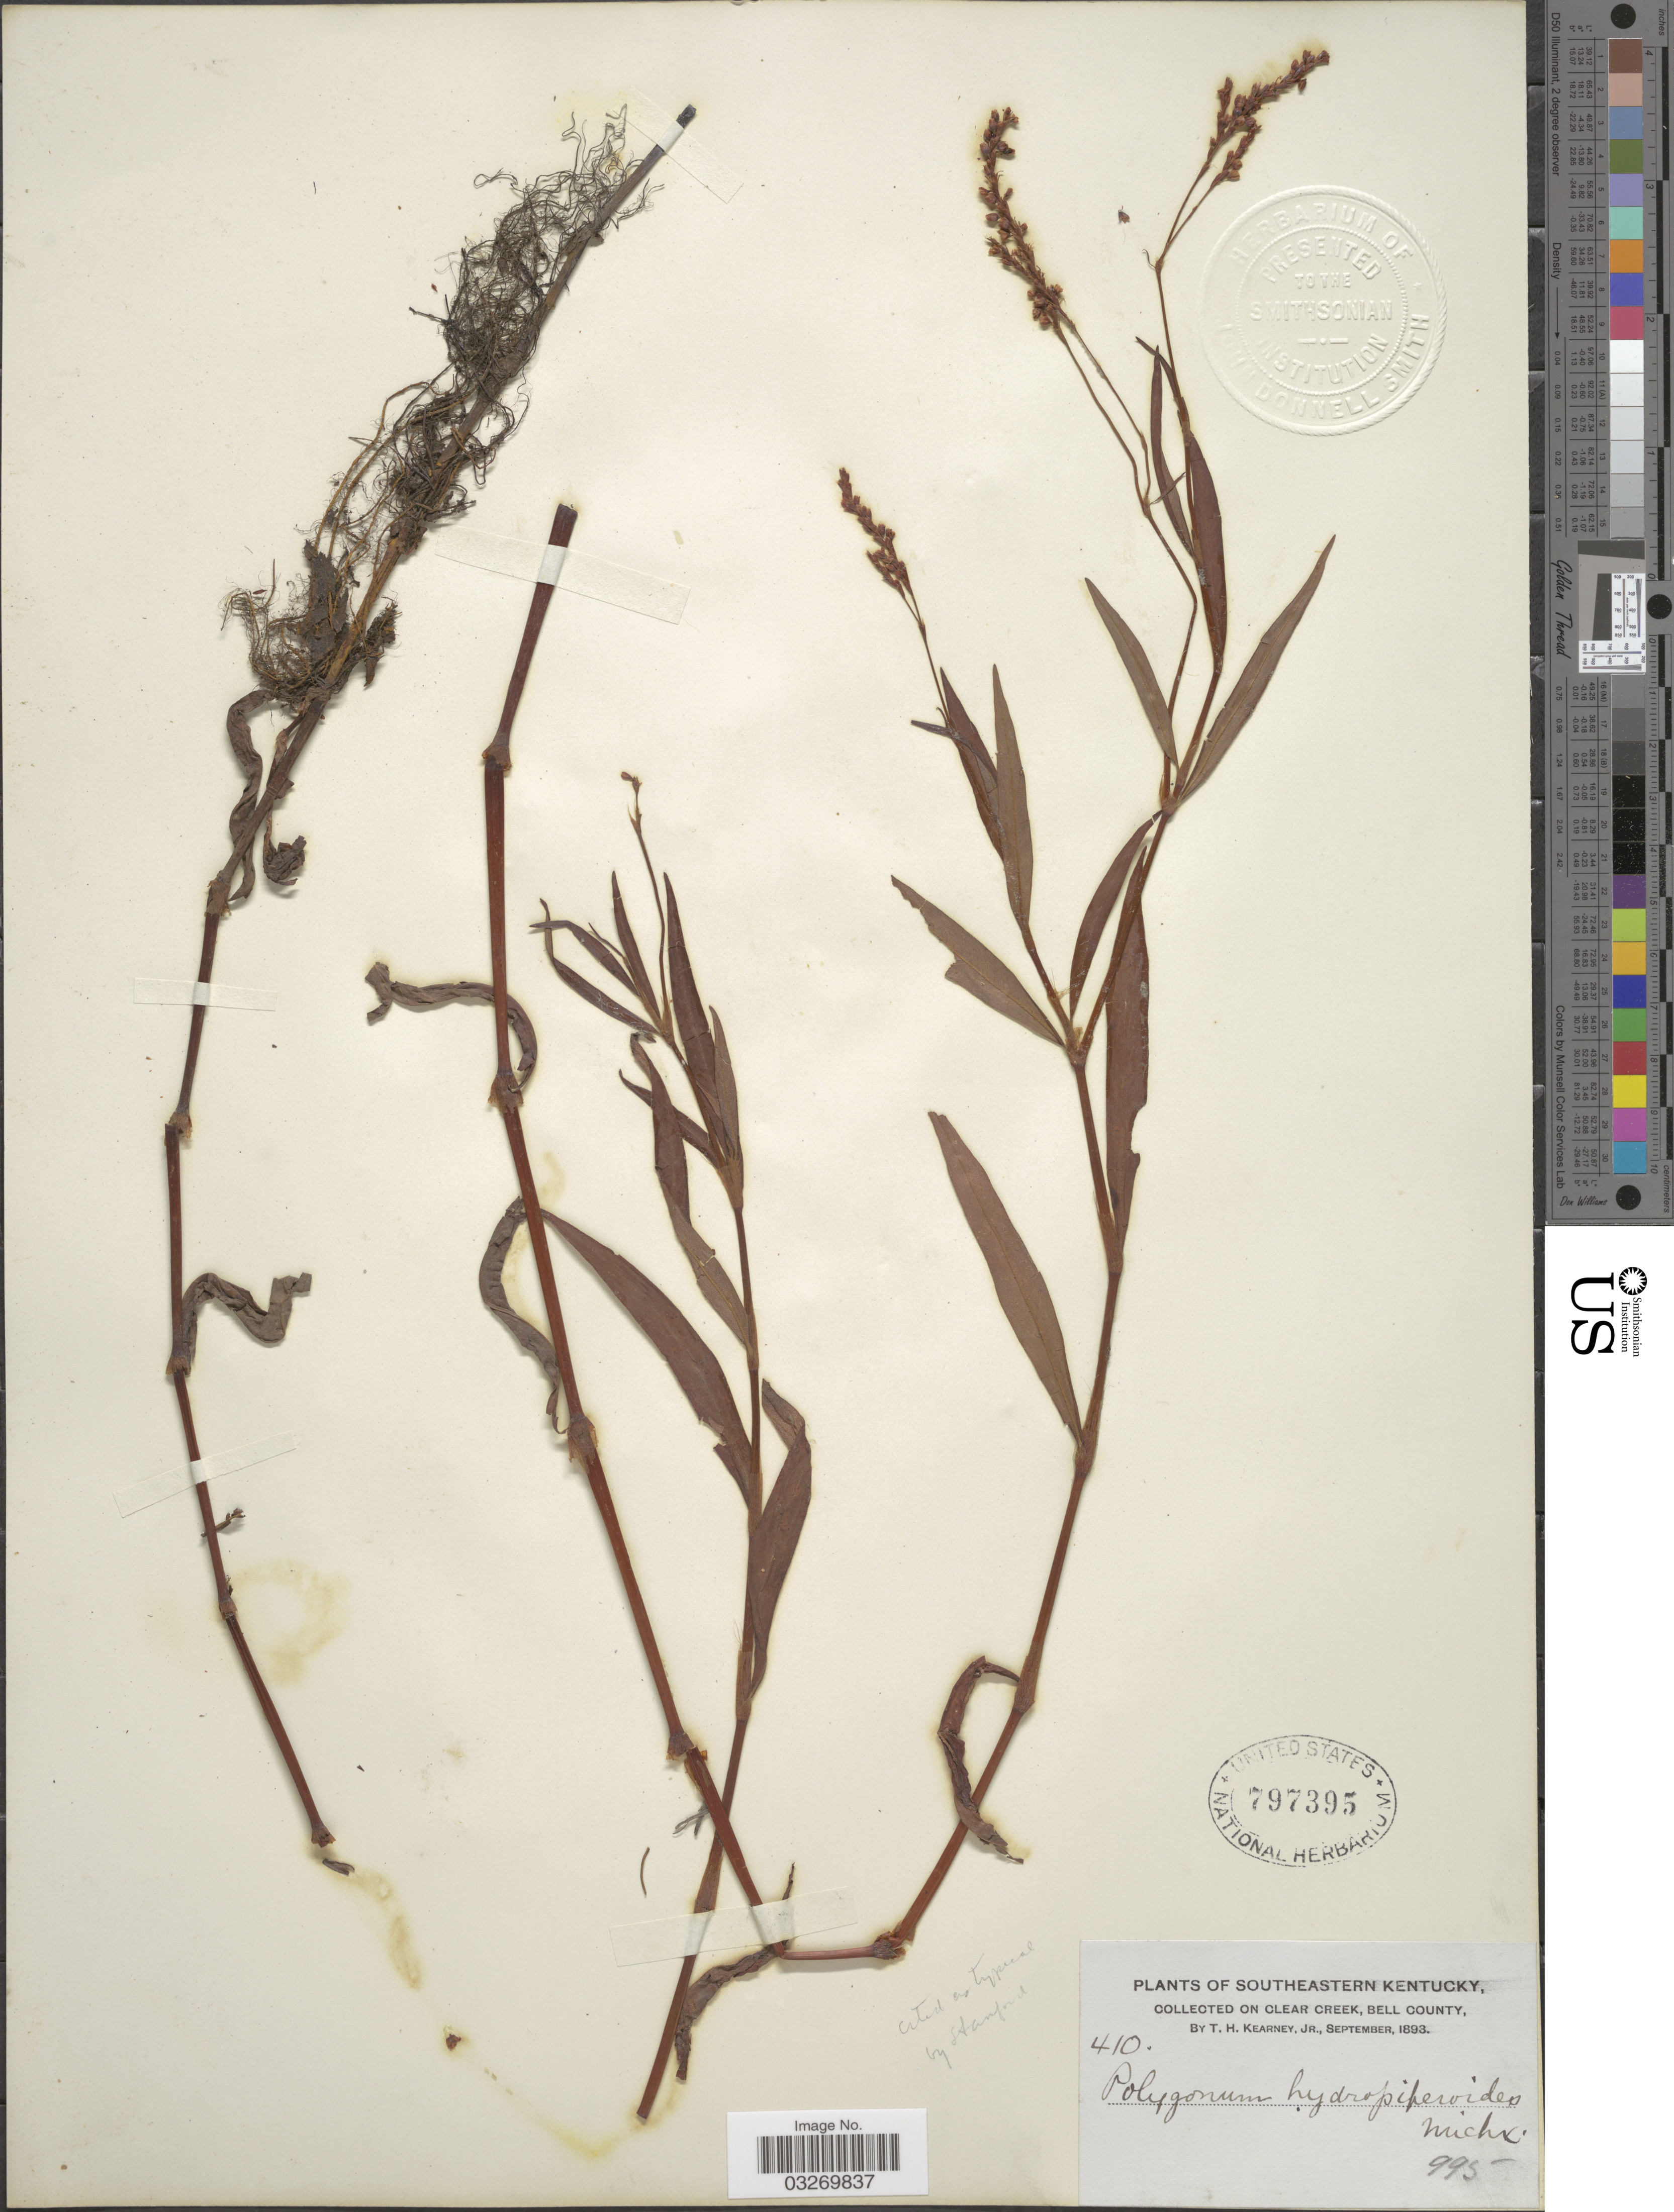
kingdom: Plantae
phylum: Tracheophyta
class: Magnoliopsida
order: Caryophyllales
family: Polygonaceae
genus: Persicaria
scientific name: Persicaria hydropiperoides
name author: (Michx.) Small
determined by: Atha, D. E.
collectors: T. H. Kearney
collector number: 410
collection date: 1893-09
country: United States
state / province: Kentucky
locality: Southeastern Kentucky, collected on Clear Creek, Bell County.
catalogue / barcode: US 797395